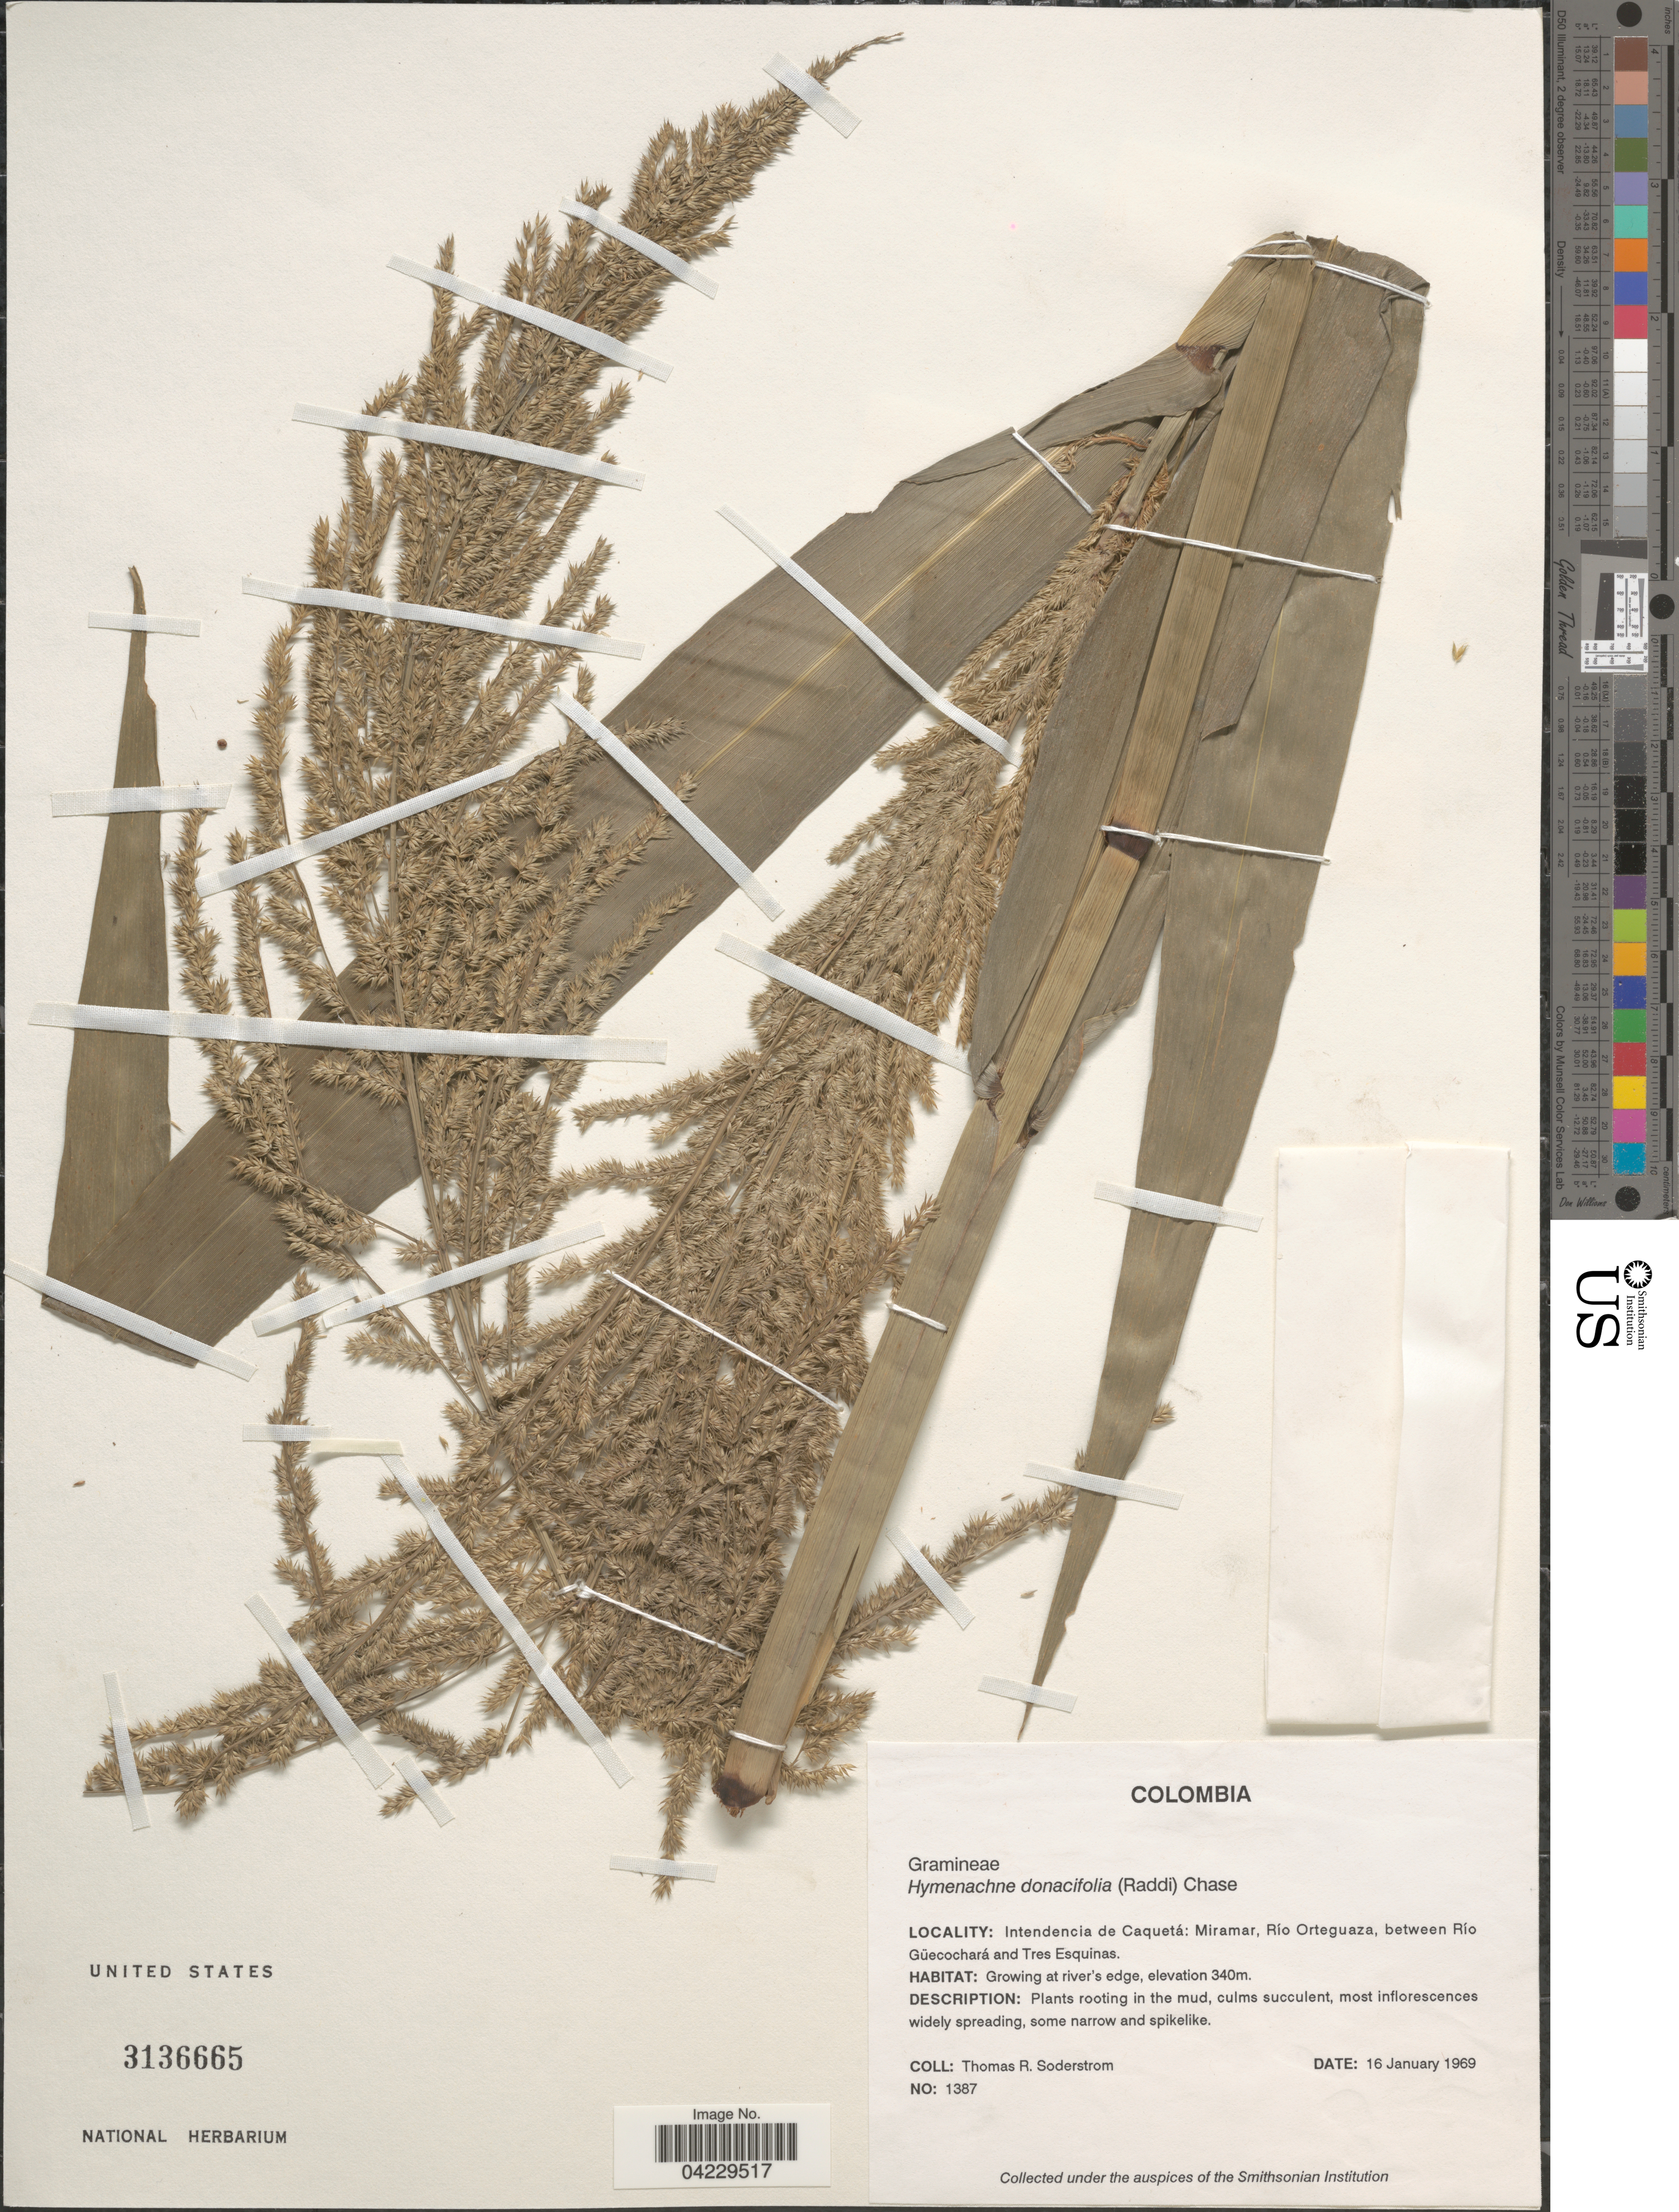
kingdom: Plantae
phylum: Tracheophyta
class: Liliopsida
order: Poales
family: Poaceae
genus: Hymenachne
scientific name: Hymenachne donacifolia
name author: (Raddi) Chase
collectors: T. R. Soderstrom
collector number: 1387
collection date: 1969-01-16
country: Colombia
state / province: Caquetá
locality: Intendencai de Caquetá: Miramar, Río Orteguaza, between Río Güecochará and Tres Esquinas.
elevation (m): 340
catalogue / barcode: US 3136665